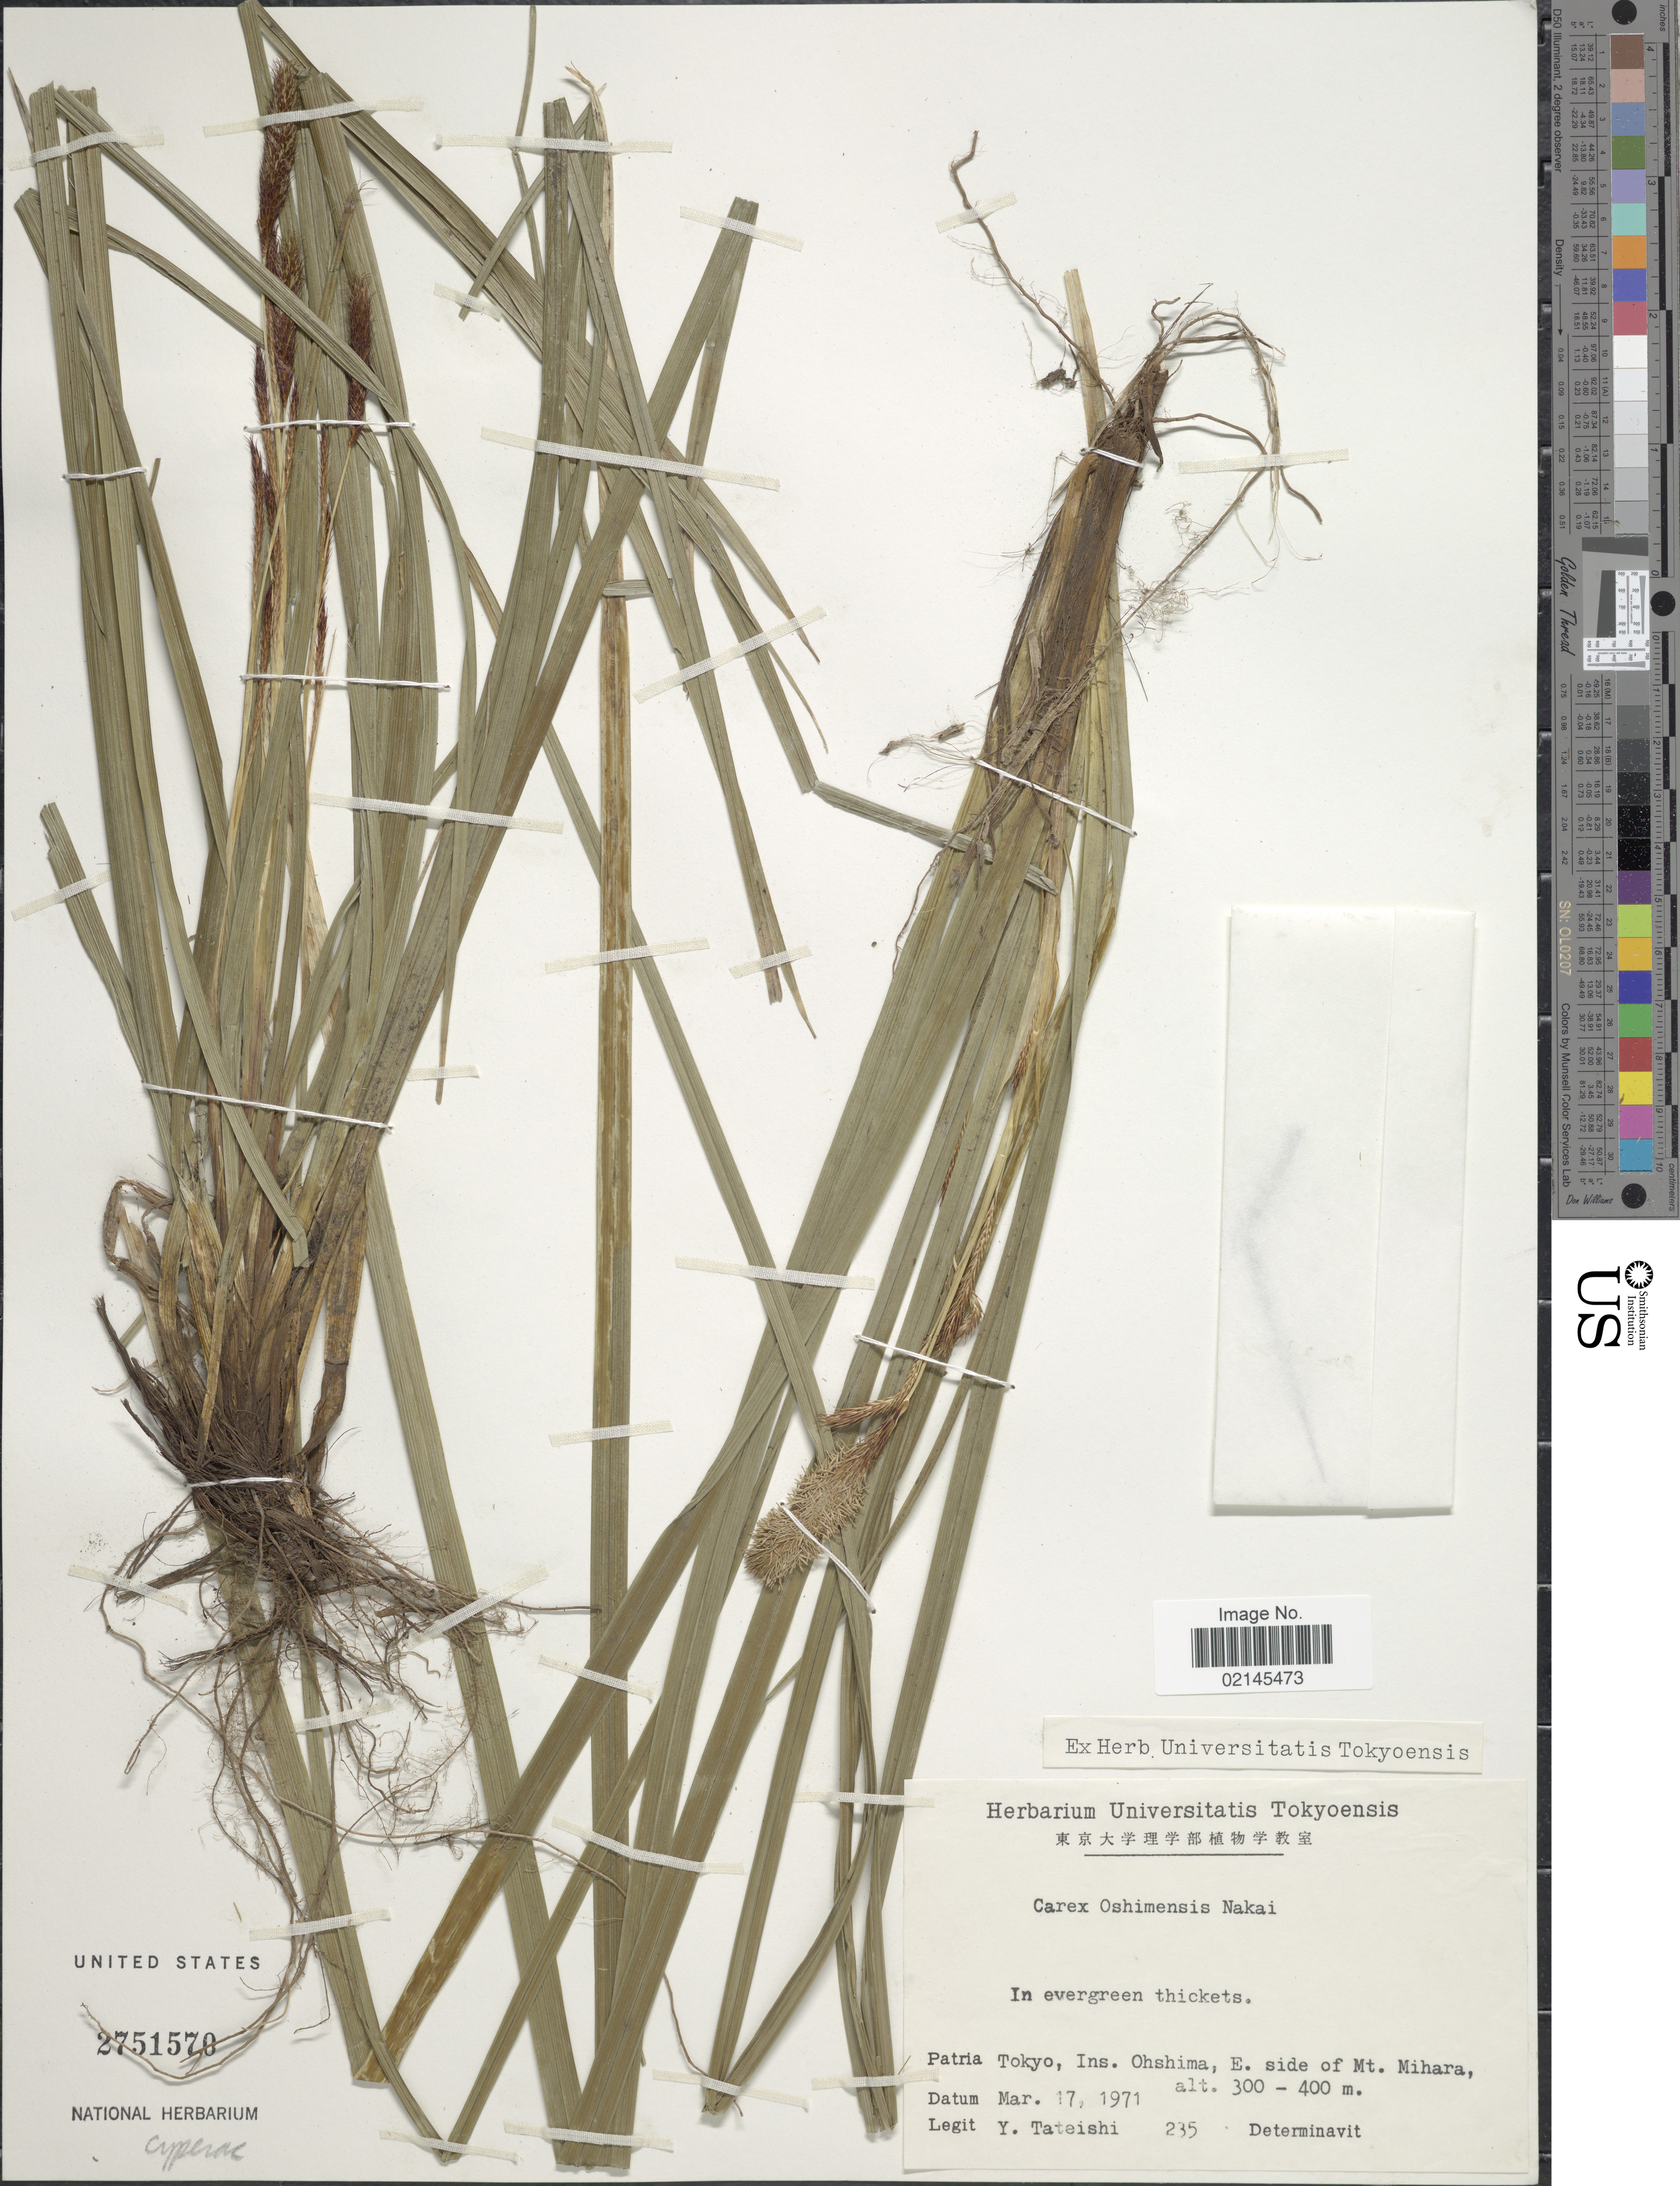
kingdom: Plantae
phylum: Tracheophyta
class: Liliopsida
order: Poales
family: Cyperaceae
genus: Carex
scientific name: Carex oshimensis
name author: Nakai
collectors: Y. Tateishi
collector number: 235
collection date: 1971-03-17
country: Japan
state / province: Tokyo, Federal City of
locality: Tokyo, Ins. Ohshima, E. side of Mt. Mihara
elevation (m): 300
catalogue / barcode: US 2751570